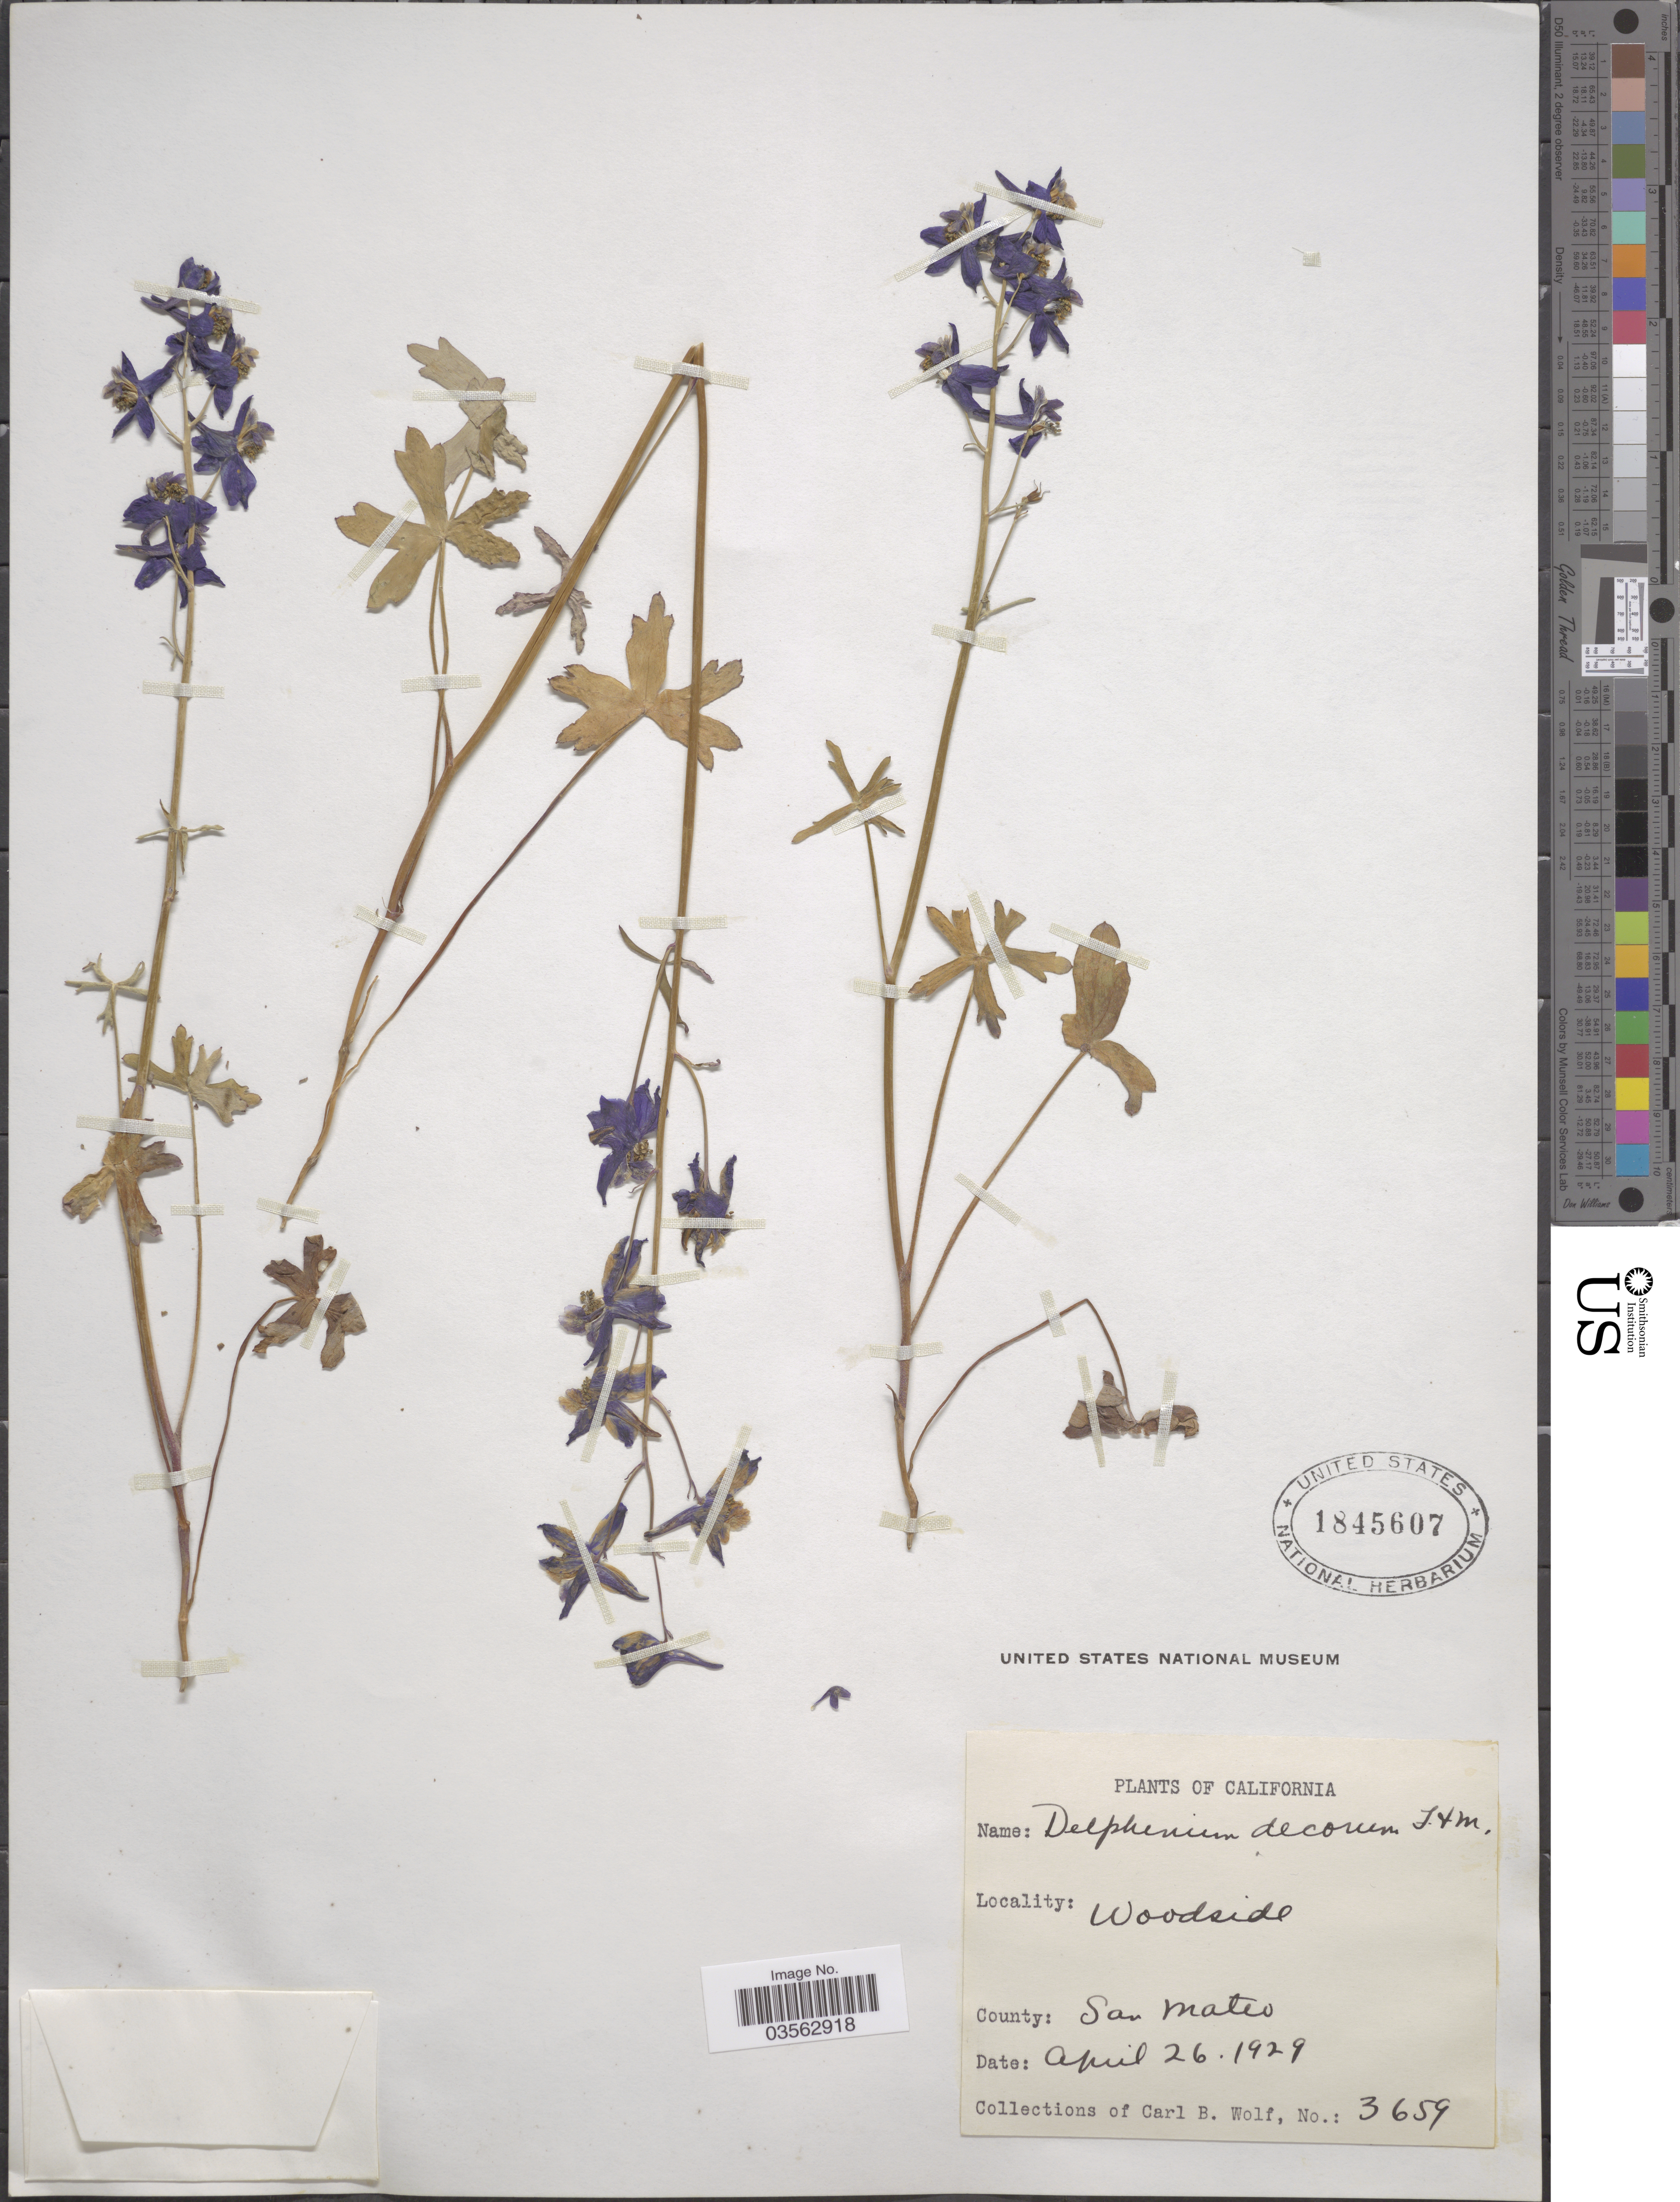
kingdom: Plantae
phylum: Tracheophyta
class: Magnoliopsida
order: Ranunculales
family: Ranunculaceae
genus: Delphinium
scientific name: Delphinium decorum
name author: Fisch. & C.A. Mey.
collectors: C. B. Wolf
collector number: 3659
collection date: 1929-04-26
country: United States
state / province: California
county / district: San Mateo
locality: Woodside. County: San Mateo.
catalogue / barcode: US 1845607